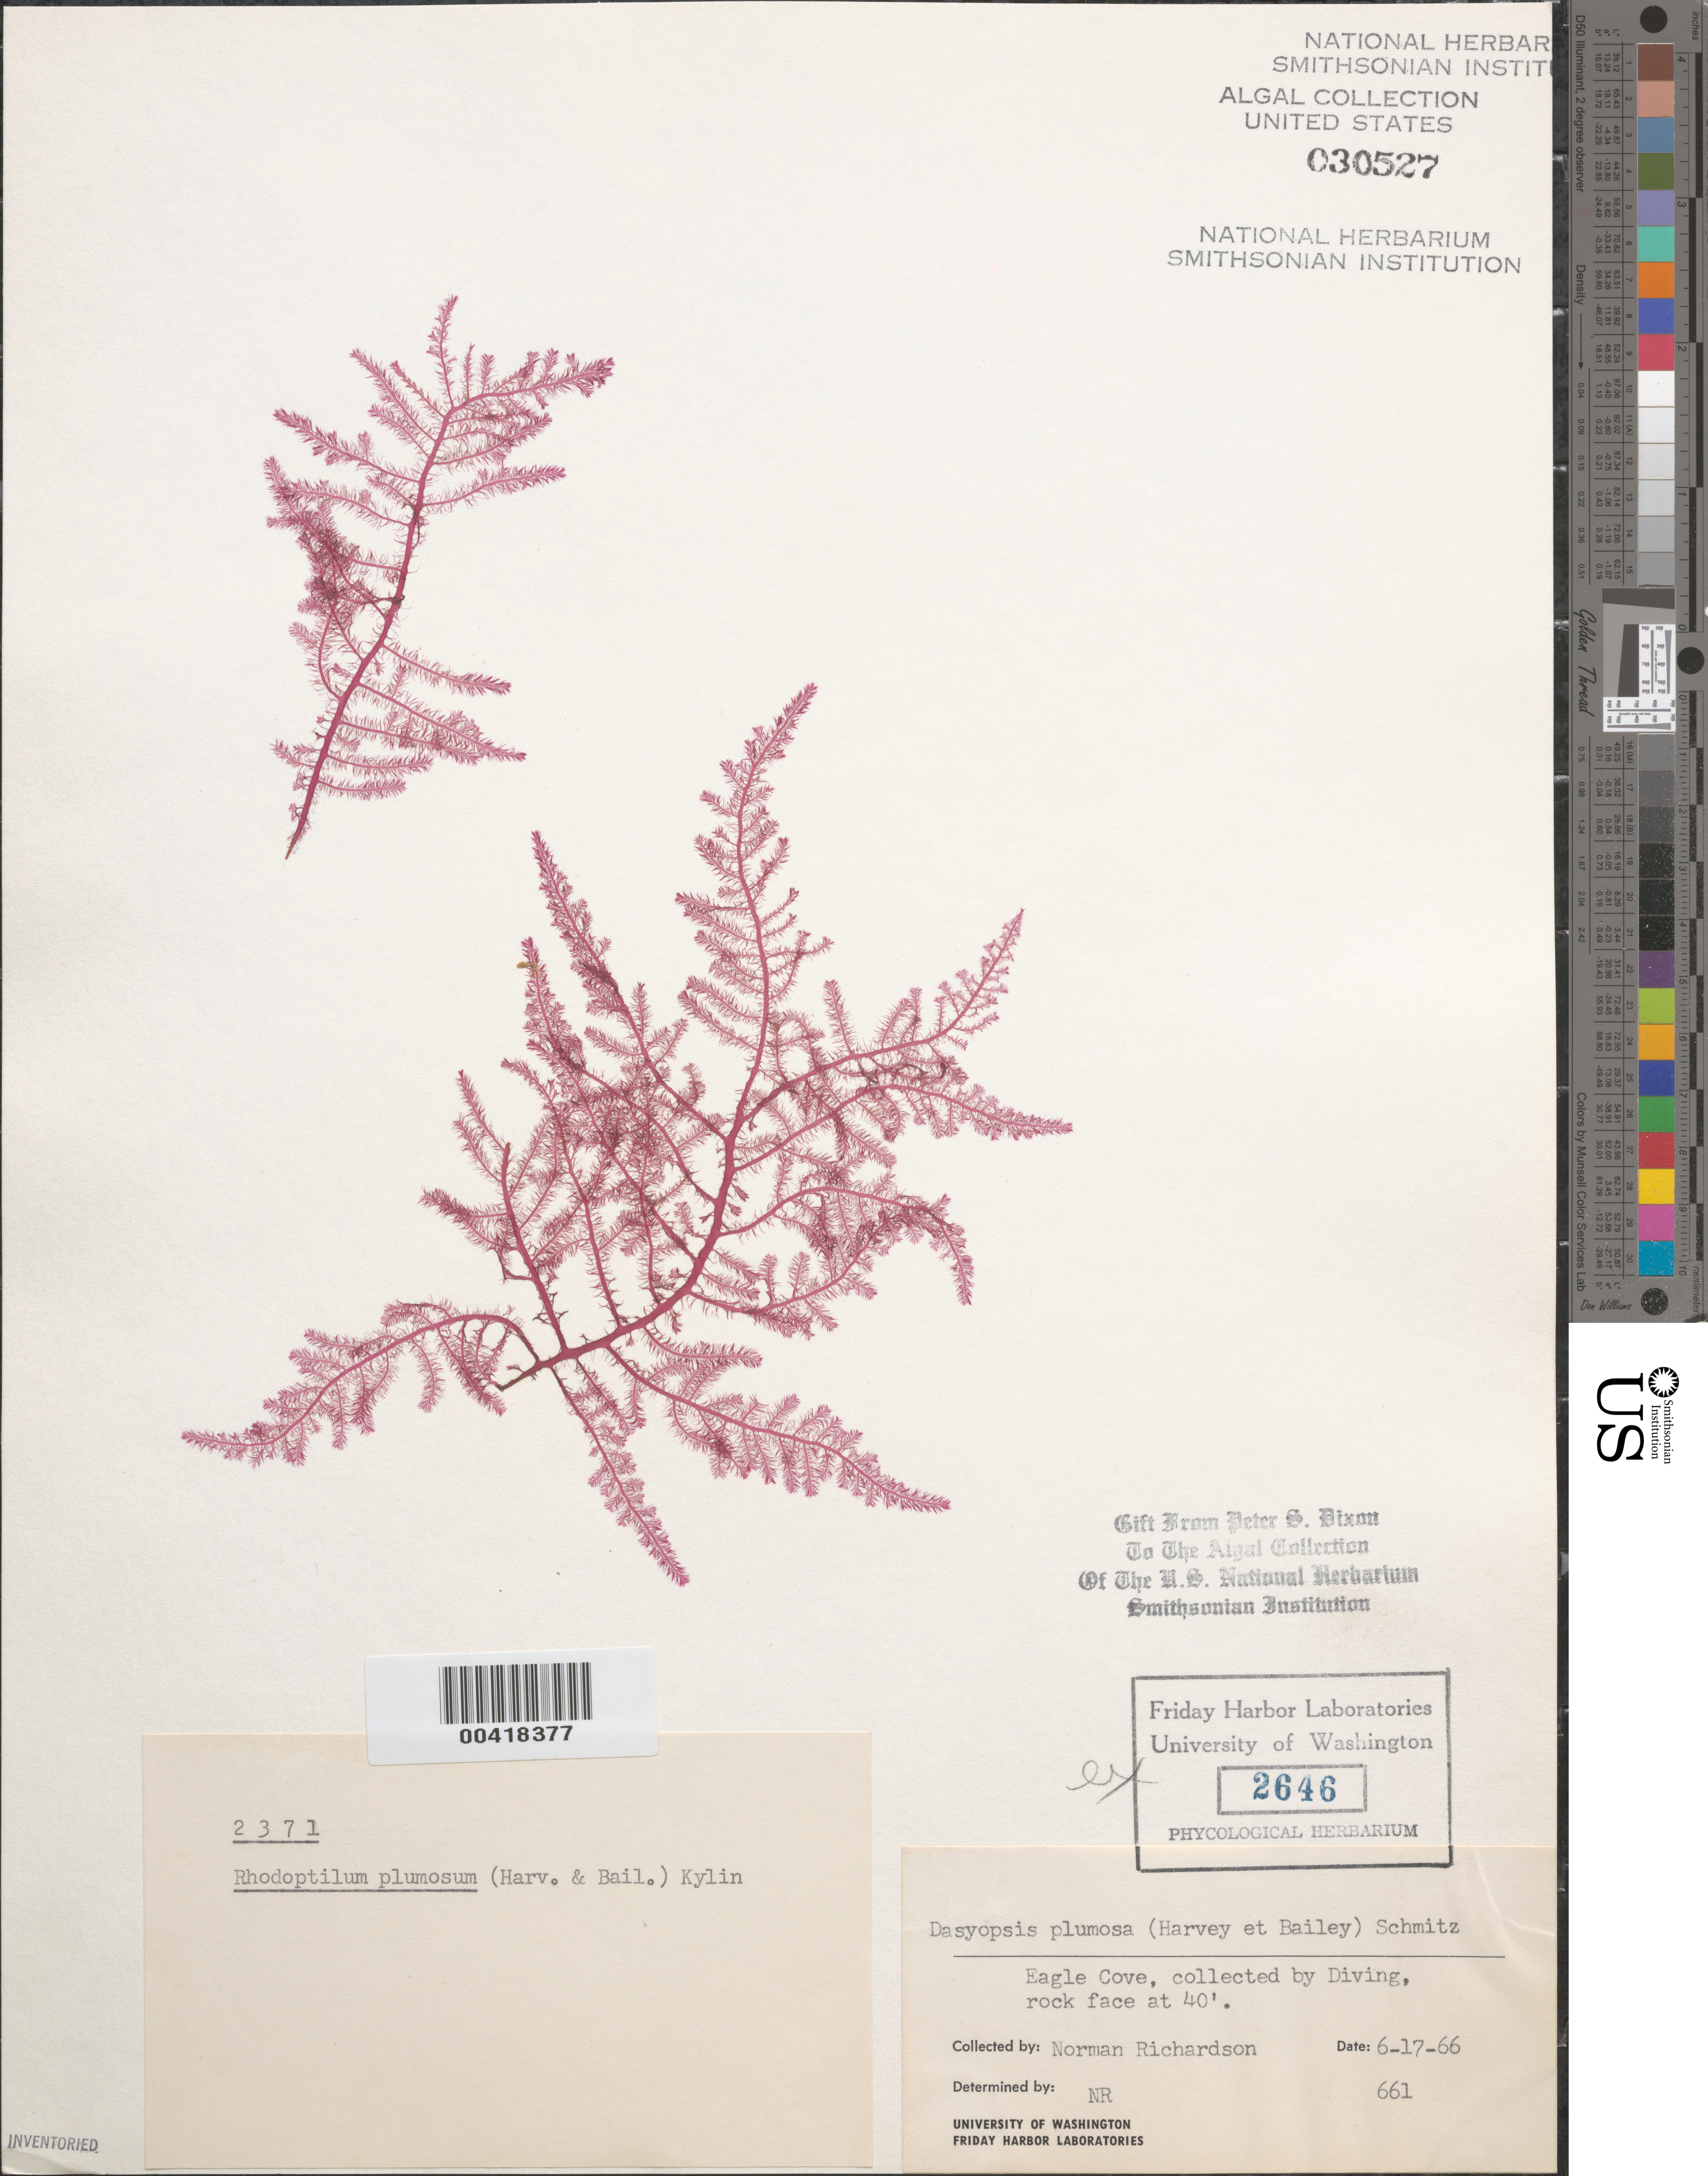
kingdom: Plantae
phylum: Rhodophyta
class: Florideophyceae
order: Ceramiales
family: Dasyaceae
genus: Rhodoptilum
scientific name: Rhodoptilum plumosum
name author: (Harv. & Bail.) Kylin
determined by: Dixon, P. S.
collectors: N. Richardson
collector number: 661 & PSD 2371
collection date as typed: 17 Jun 1966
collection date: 1966-06-17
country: United States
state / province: Washington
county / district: San Juan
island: San Juan Island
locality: Eagle Cove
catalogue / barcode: US 30527